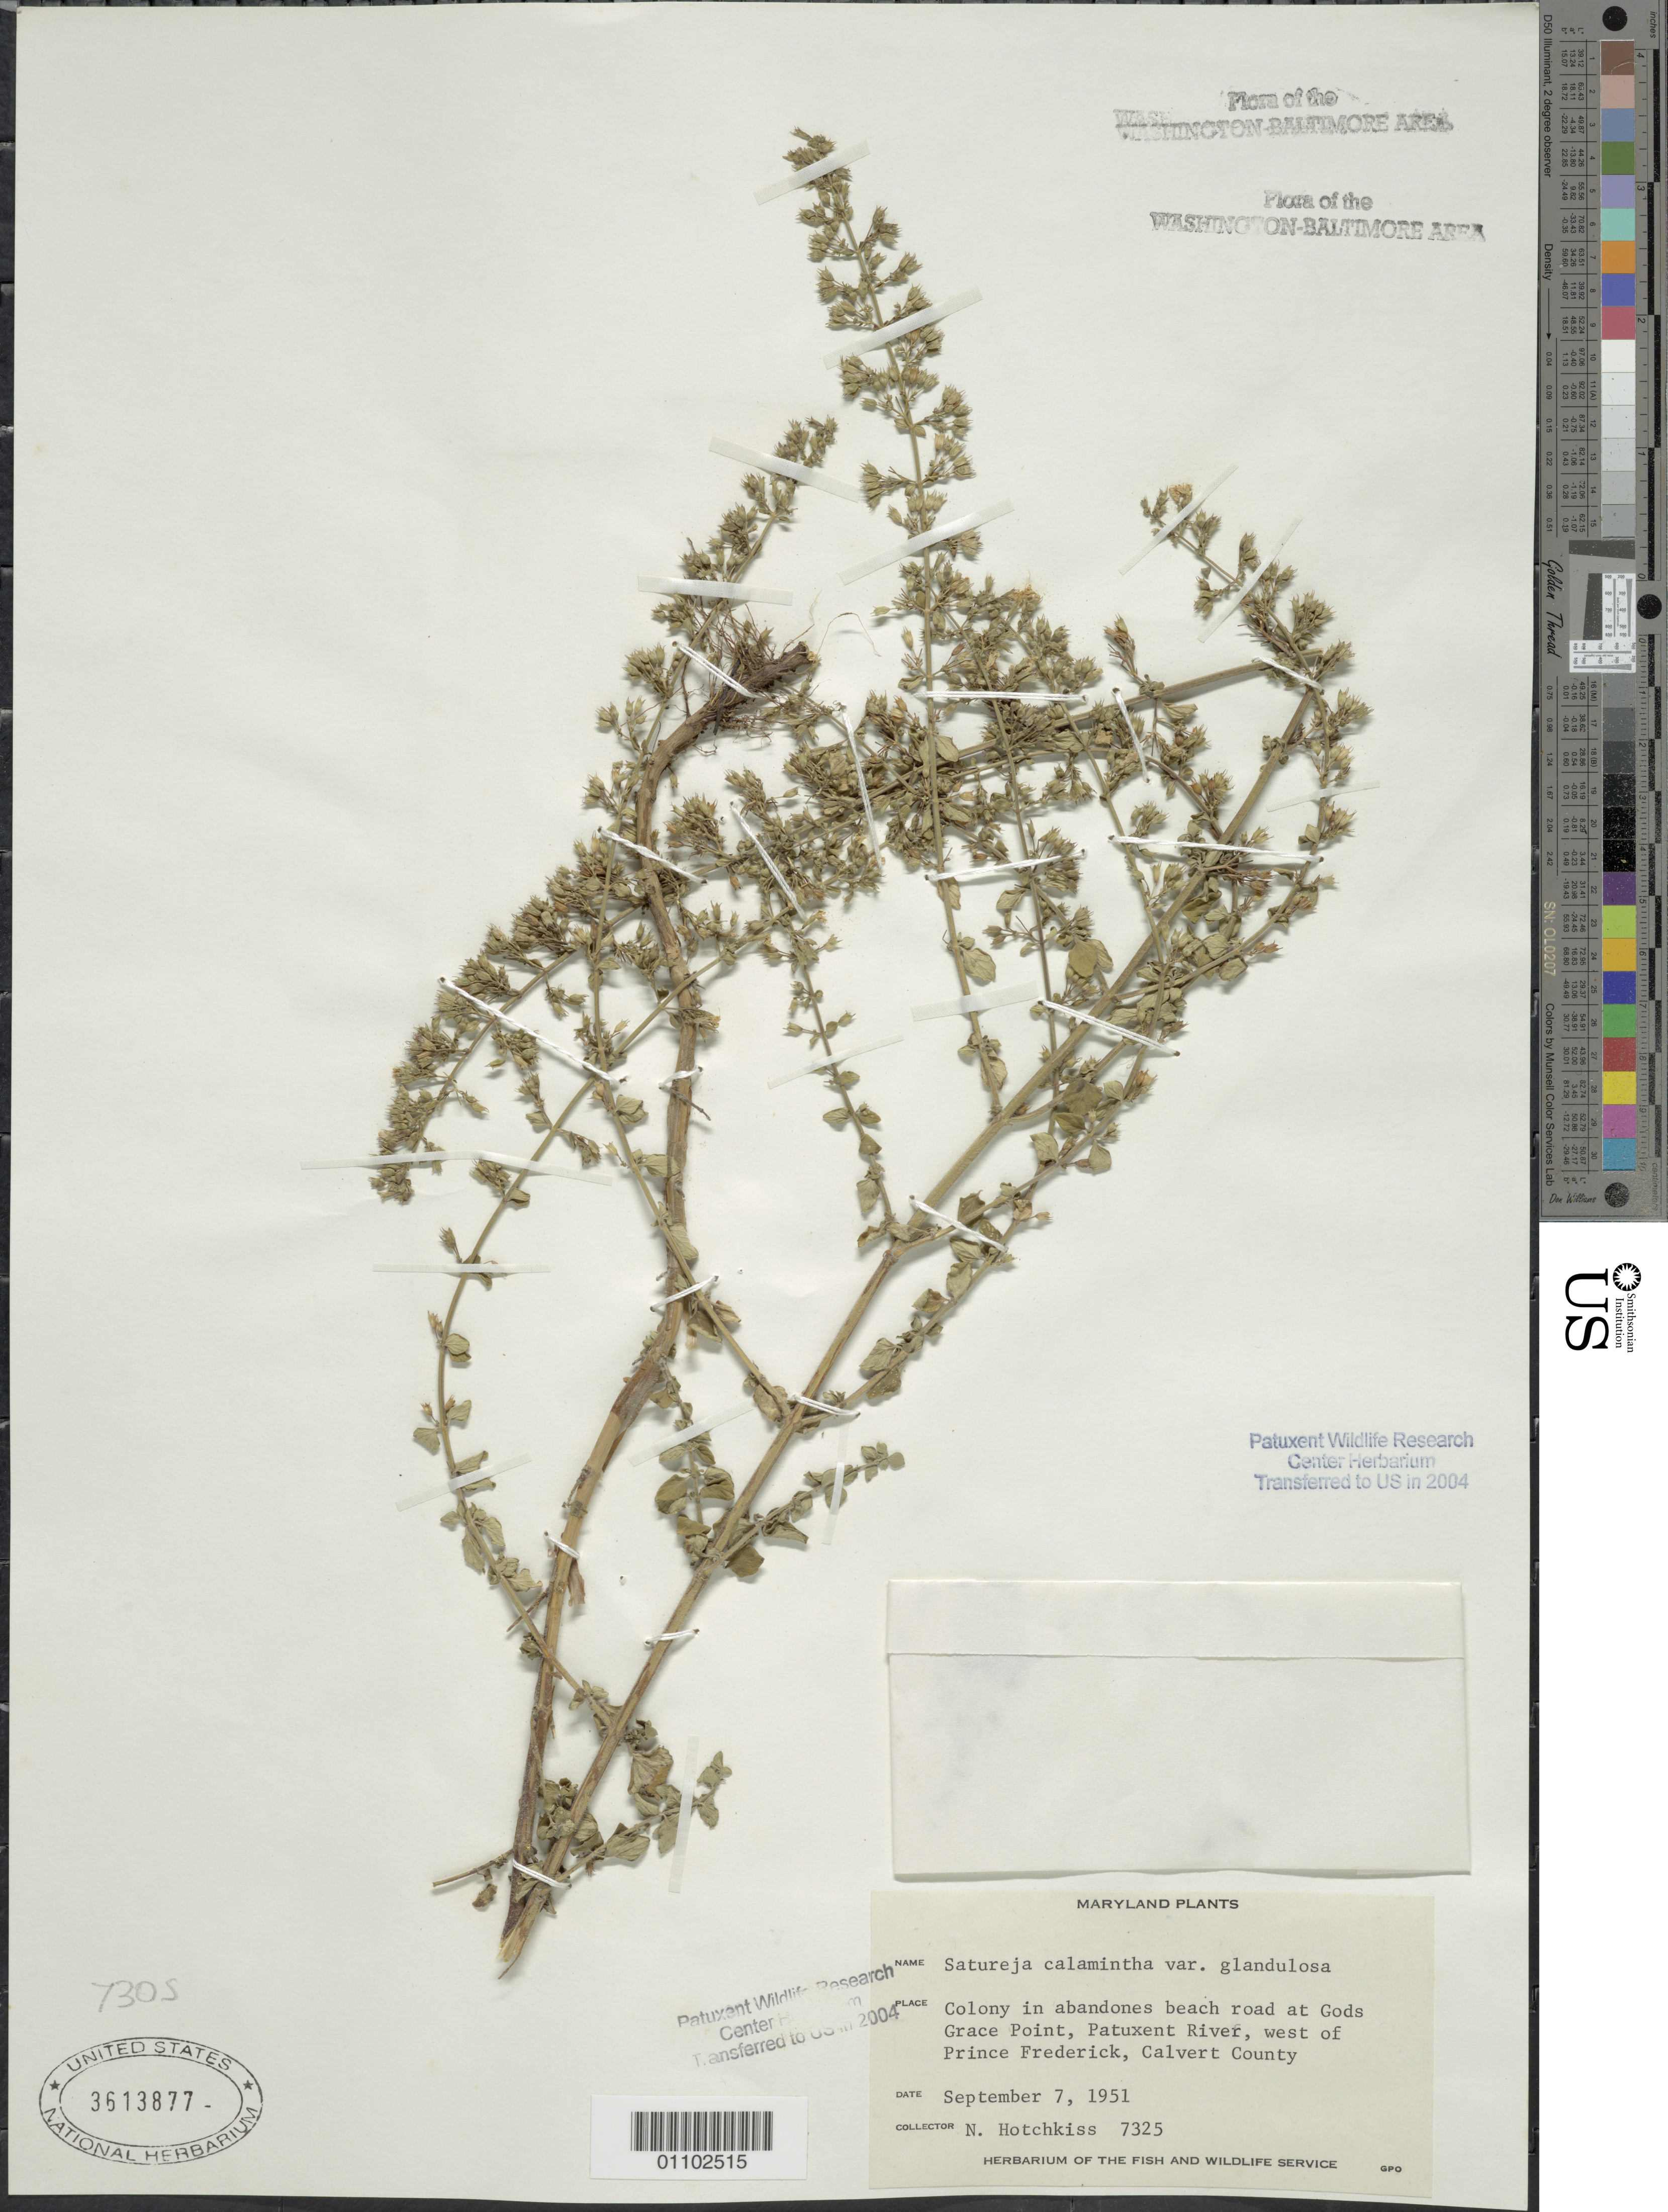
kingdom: Plantae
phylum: Tracheophyta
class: Magnoliopsida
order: Lamiales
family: Lamiaceae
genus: Clinopodium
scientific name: Clinopodium nepeta subsp. glandulosum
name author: (Req.) Govaerts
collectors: N. Hotchkiss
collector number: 7325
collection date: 1951-09-07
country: United States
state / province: Maryland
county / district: Calvert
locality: Gods Grace Point, Patuxent River, west of Prince Frederick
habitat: Colony in abandones beach road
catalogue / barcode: US 3613877